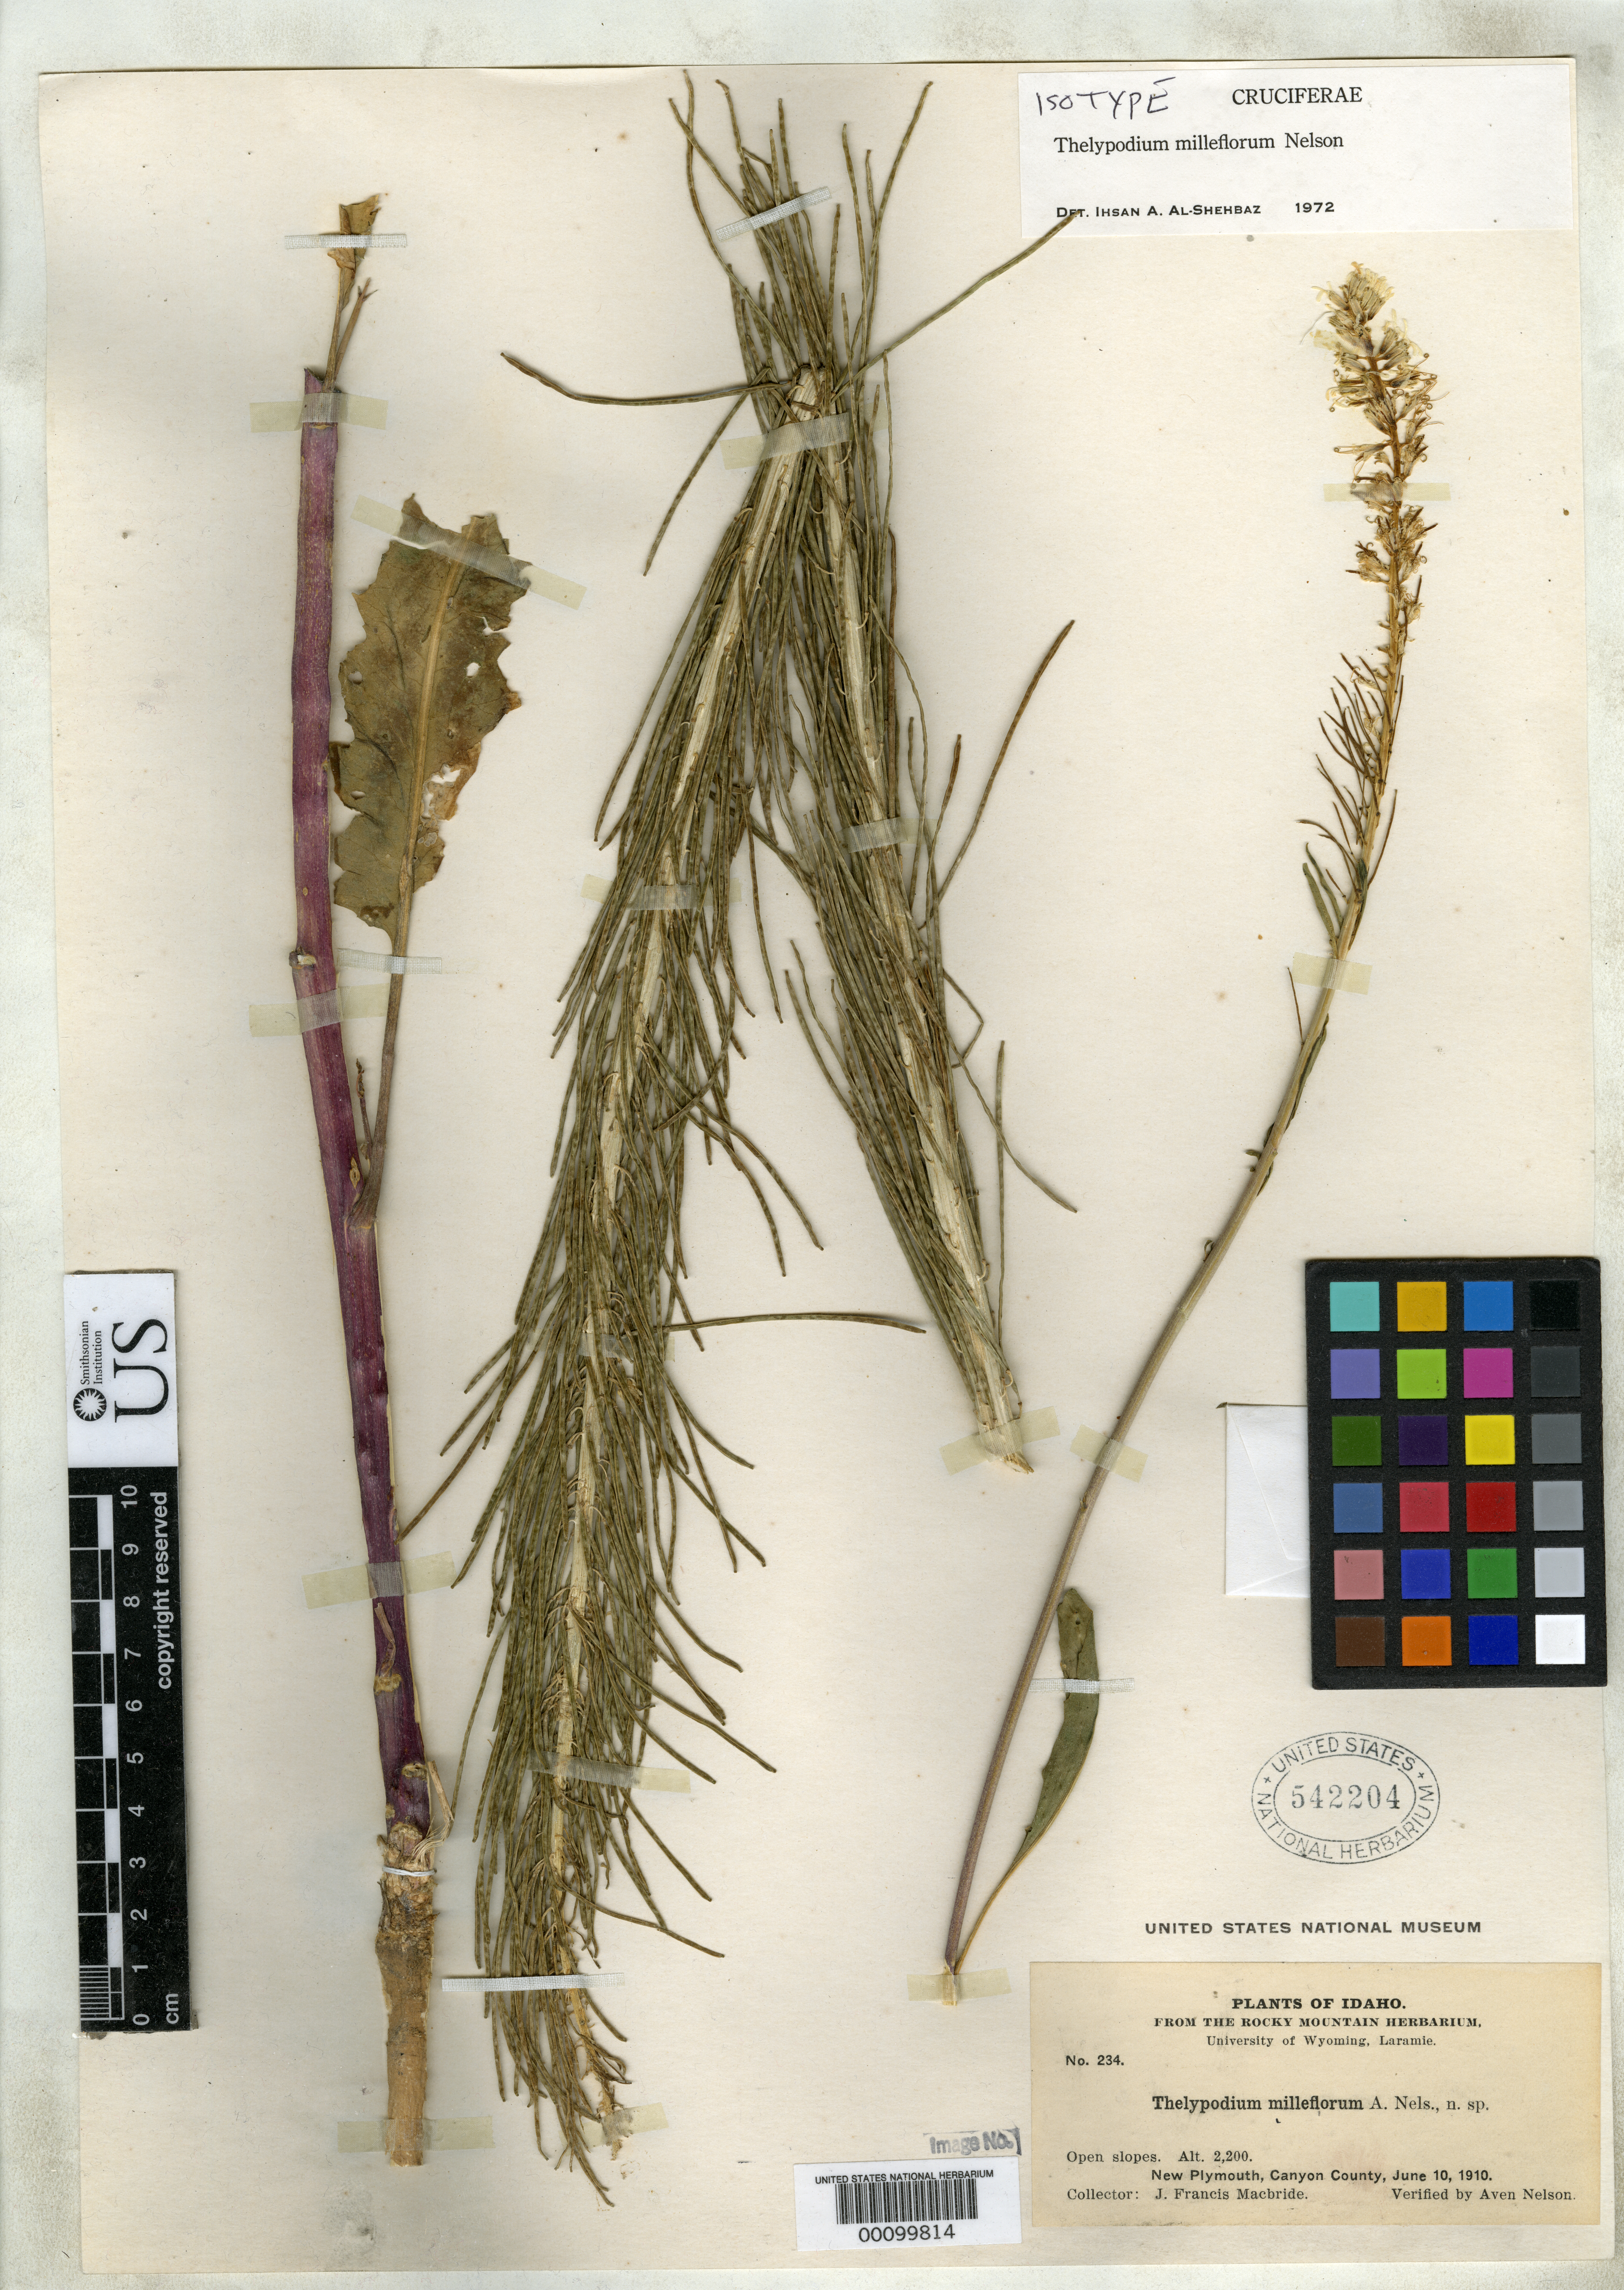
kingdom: Plantae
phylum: Tracheophyta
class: Magnoliopsida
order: Brassicales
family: Brassicaceae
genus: Thelypodium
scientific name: Thelypodium milleflorum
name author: A. Nelson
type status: Isotype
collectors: J. F. Macbride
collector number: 234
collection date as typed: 10 Jun 1910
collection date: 1910-06-10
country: United States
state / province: Idaho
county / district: Canyon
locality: New Plymouth; alt. 2200 ft.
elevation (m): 671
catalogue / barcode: US 542204